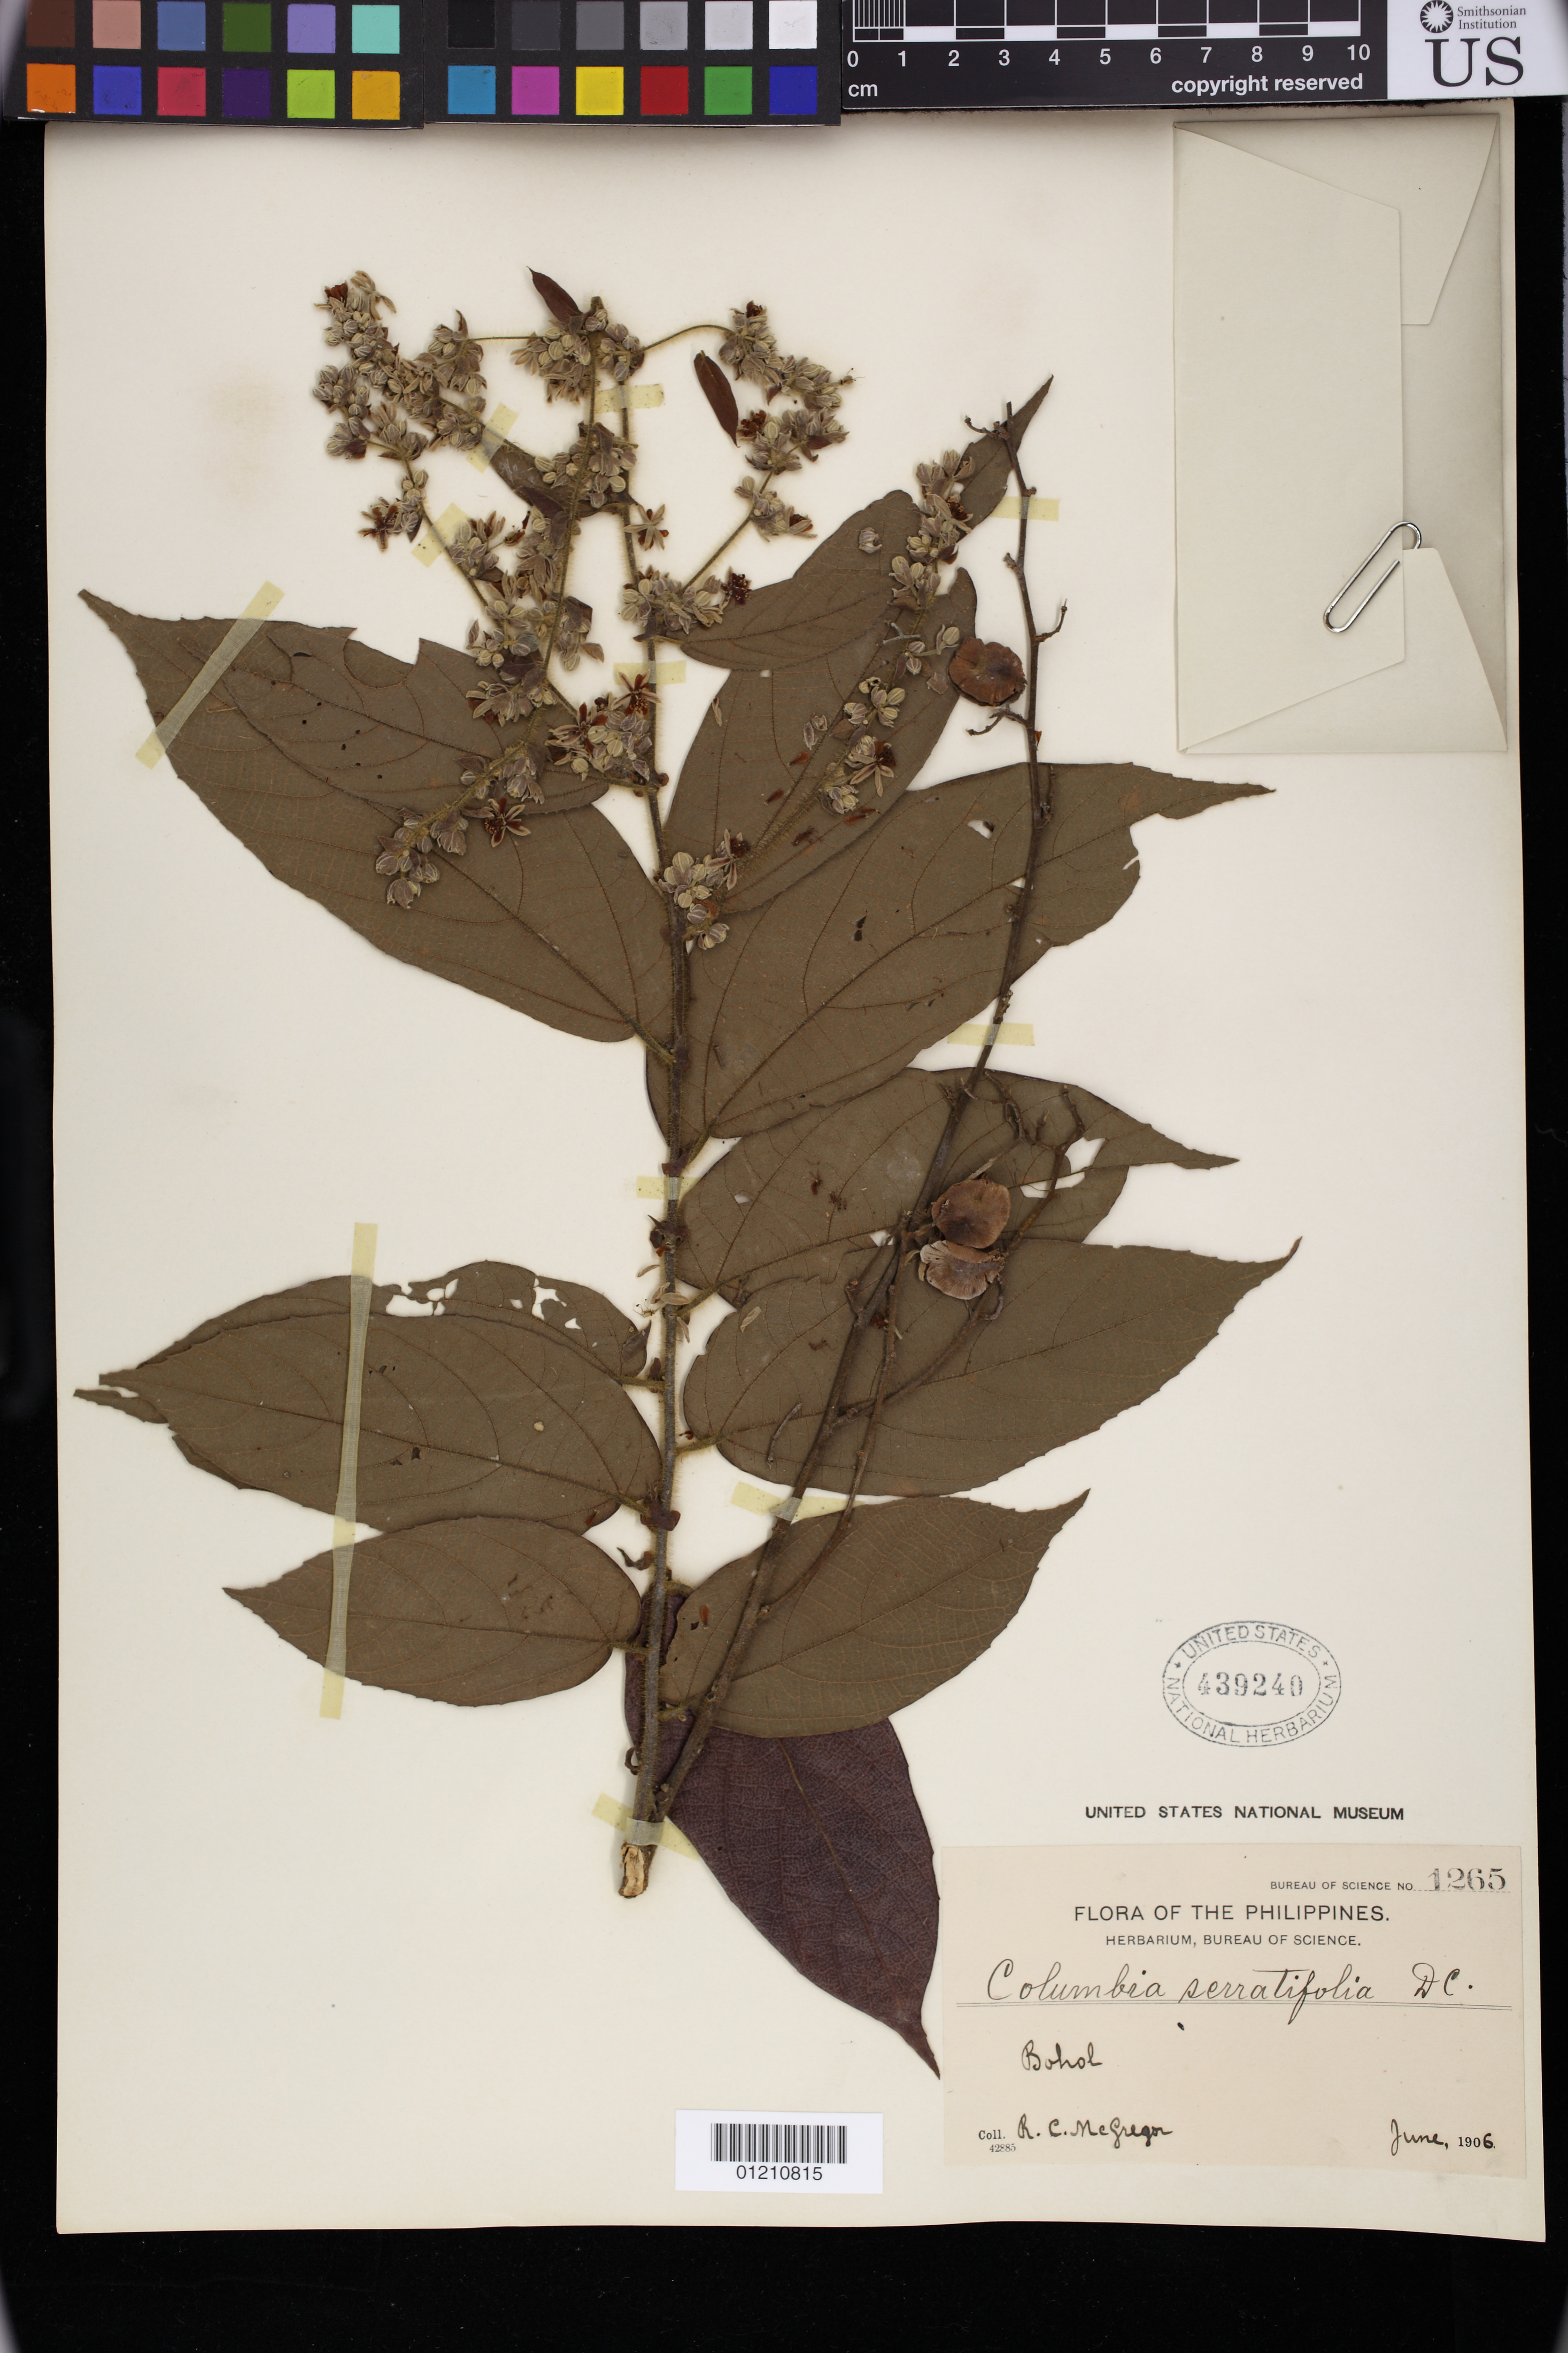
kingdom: Plantae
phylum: Tracheophyta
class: Magnoliopsida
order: Malvales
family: Malvaceae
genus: Colona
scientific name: Colona serratifolia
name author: Cav.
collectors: R. C. McGregor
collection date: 1906-06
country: Philippines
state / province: Central Visayas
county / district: Bohol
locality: Bohol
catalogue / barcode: US 439240